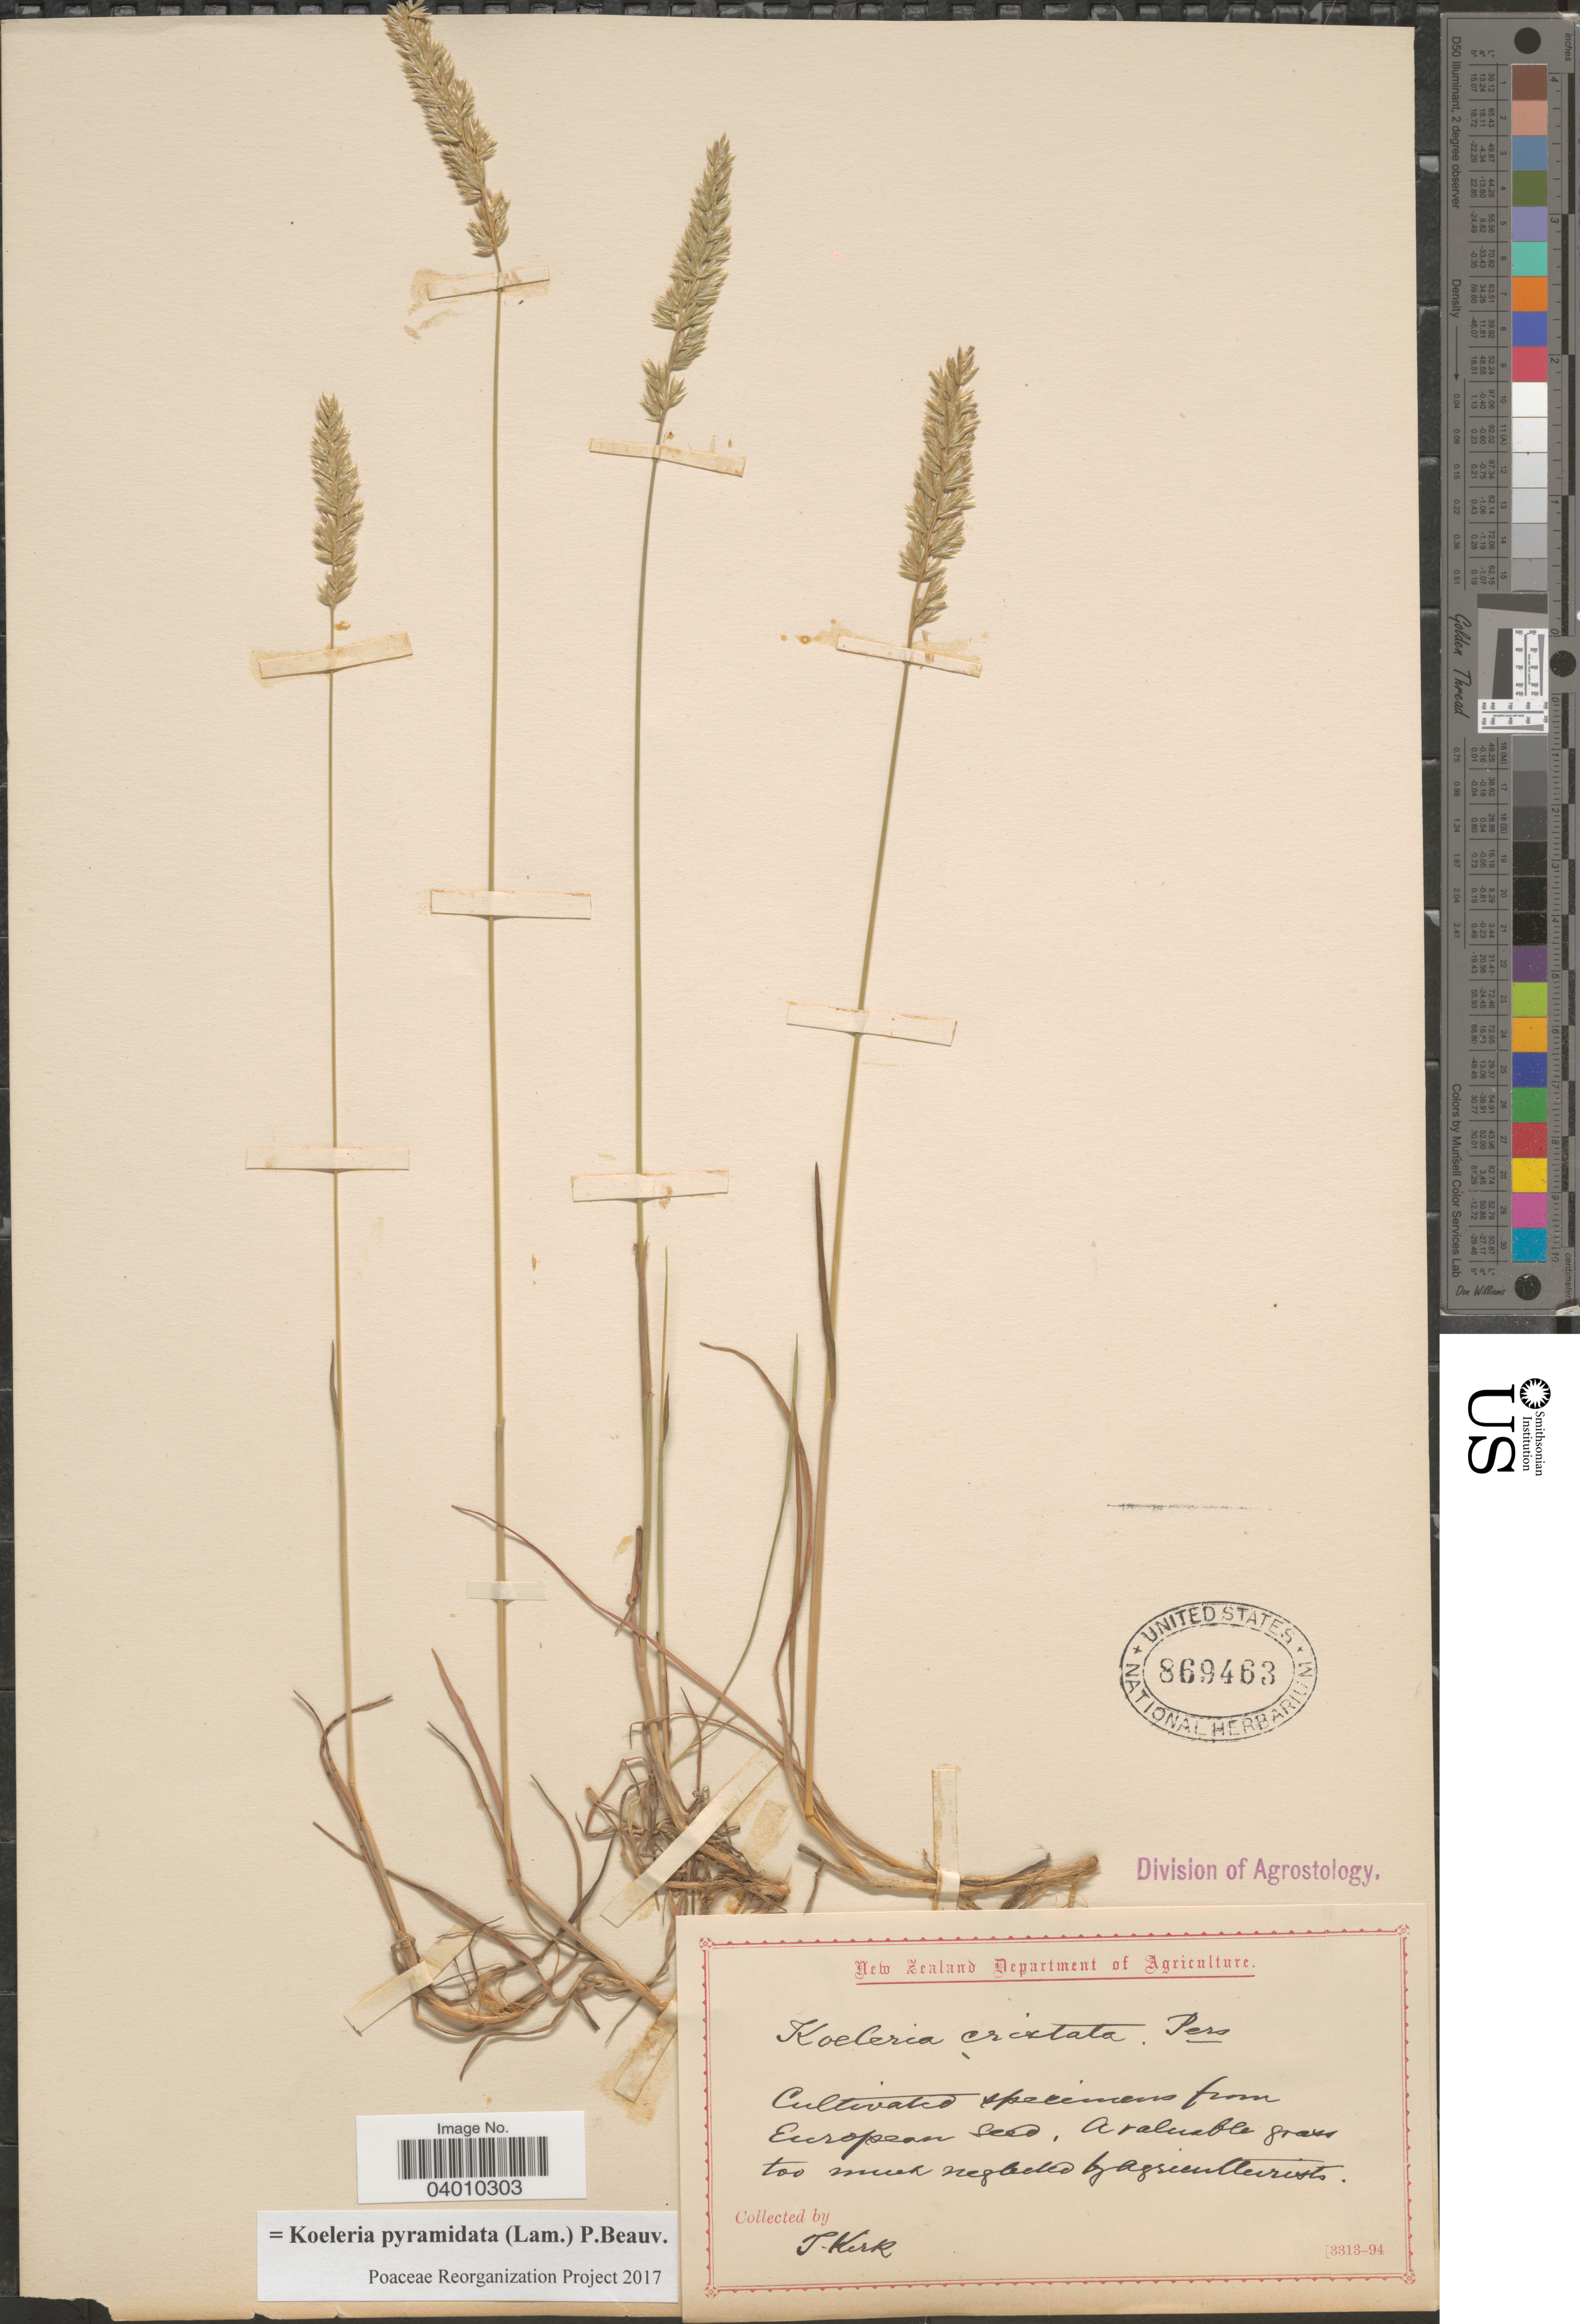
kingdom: Plantae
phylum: Tracheophyta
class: Liliopsida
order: Poales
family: Poaceae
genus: Koeleria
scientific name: Koeleria pyramidata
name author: (Lam.) P. Beauv.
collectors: T. Kirk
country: New Zealand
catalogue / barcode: US 869463